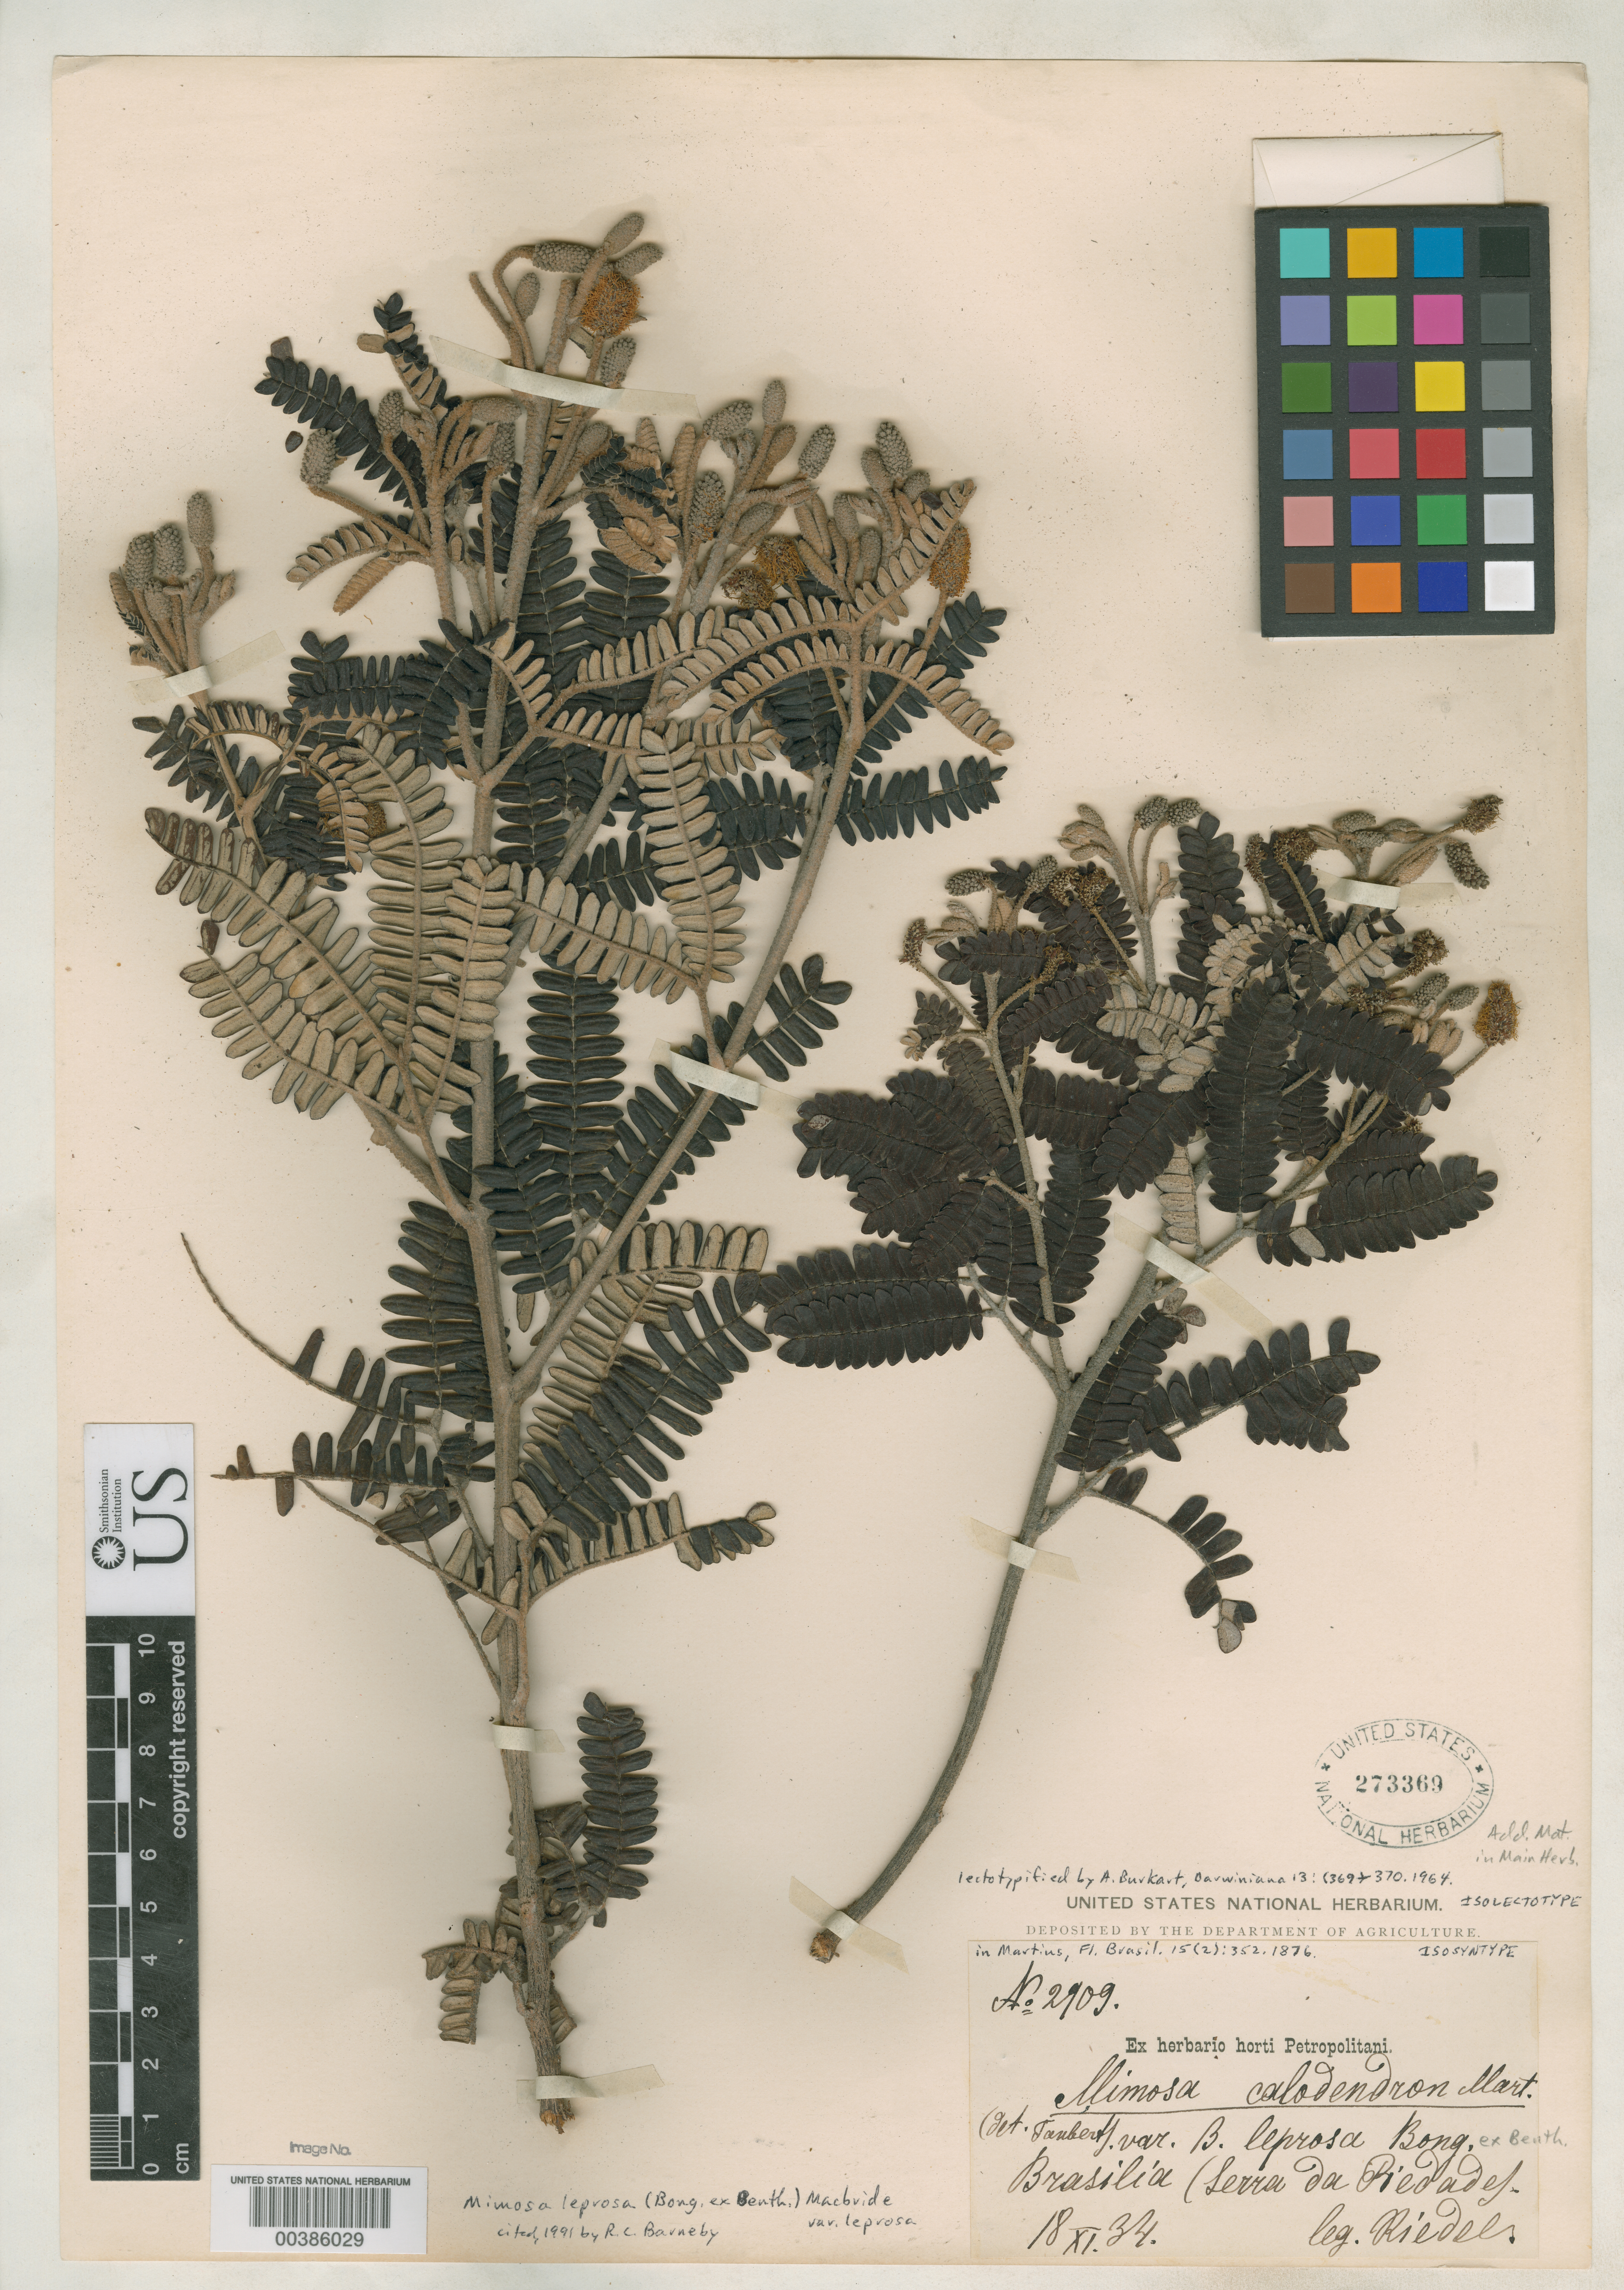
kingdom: Plantae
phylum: Tracheophyta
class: Magnoliopsida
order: Fabales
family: Fabaceae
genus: Mimosa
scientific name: Mimosa calodendron var. leprosa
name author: Bong. ex Benth. in Mart.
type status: Isolectotype; Isosyntype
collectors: L. Riedel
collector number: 2909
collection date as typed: Nov 1834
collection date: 1834-11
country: Brazil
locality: Serra da Piedade.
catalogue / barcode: US 273369